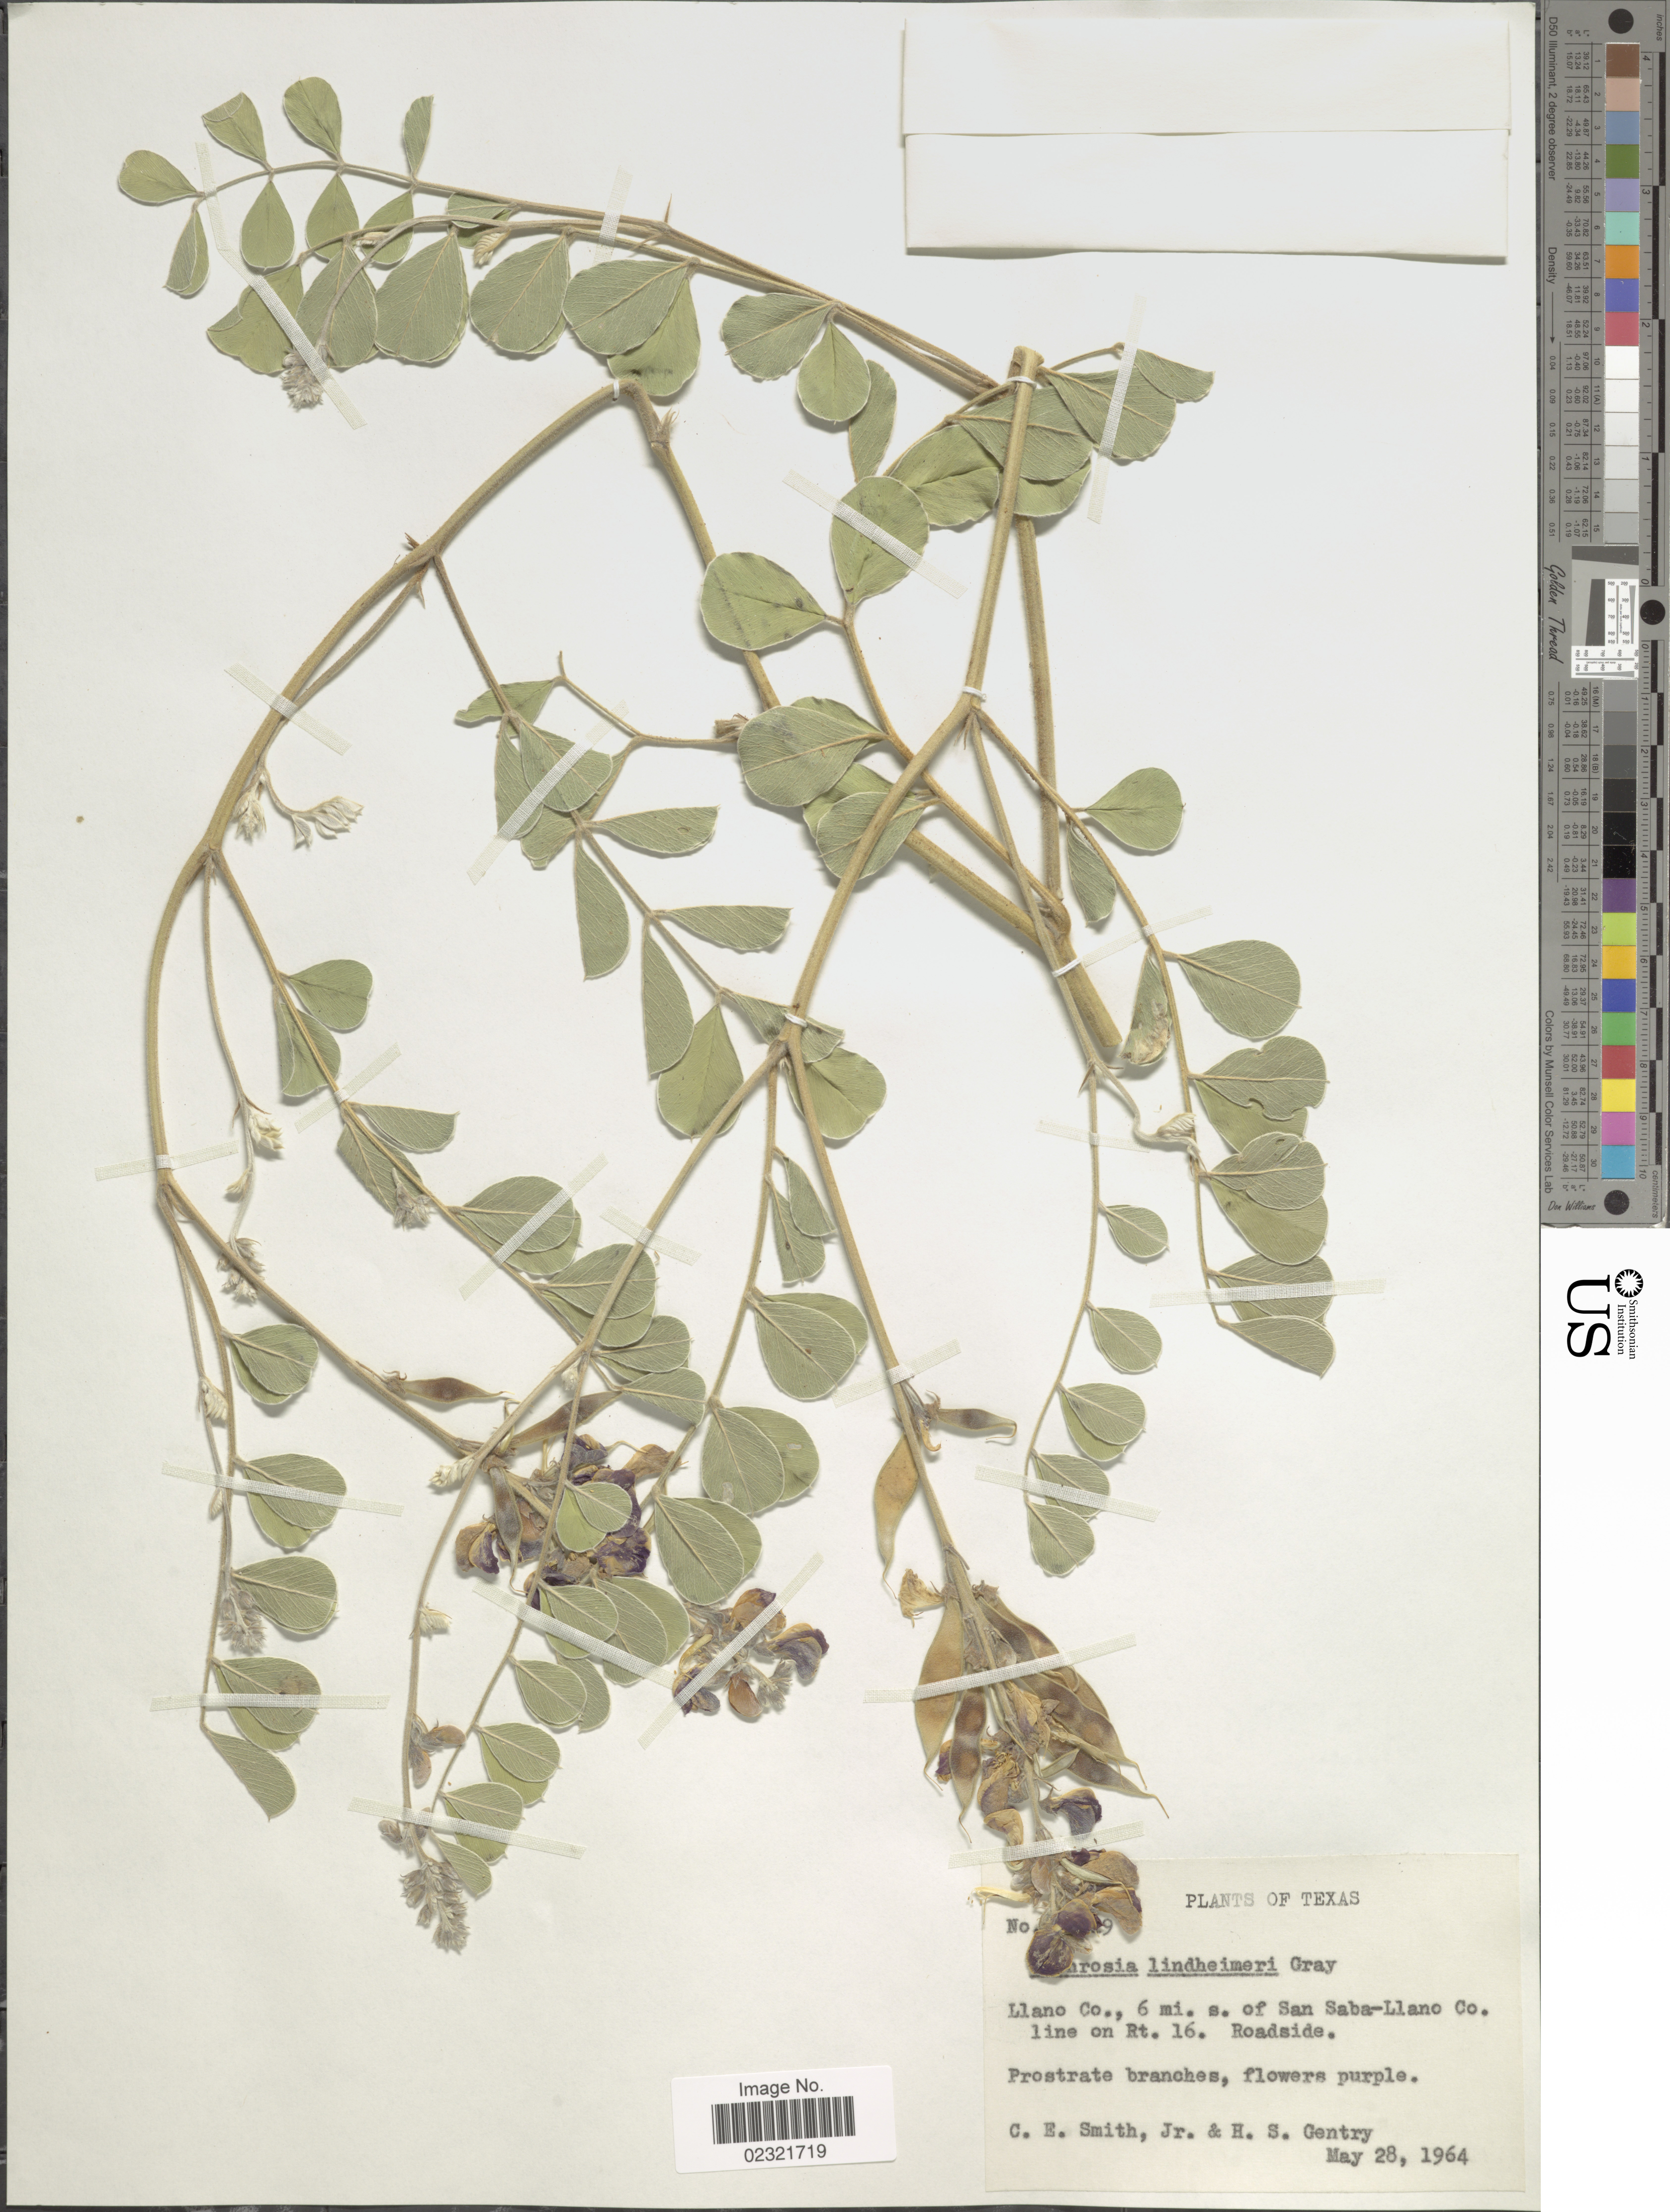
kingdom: Plantae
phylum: Tracheophyta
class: Magnoliopsida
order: Fabales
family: Fabaceae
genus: Tephrosia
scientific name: Tephrosia lindheimeri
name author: A. Gray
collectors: C. E. Smith Jr. & H. S. Gentry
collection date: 1964-05-28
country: United States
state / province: Texas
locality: Llano Co., 6 mi. s. of San Saba-Llano Co. line on Rt 16. Roadside